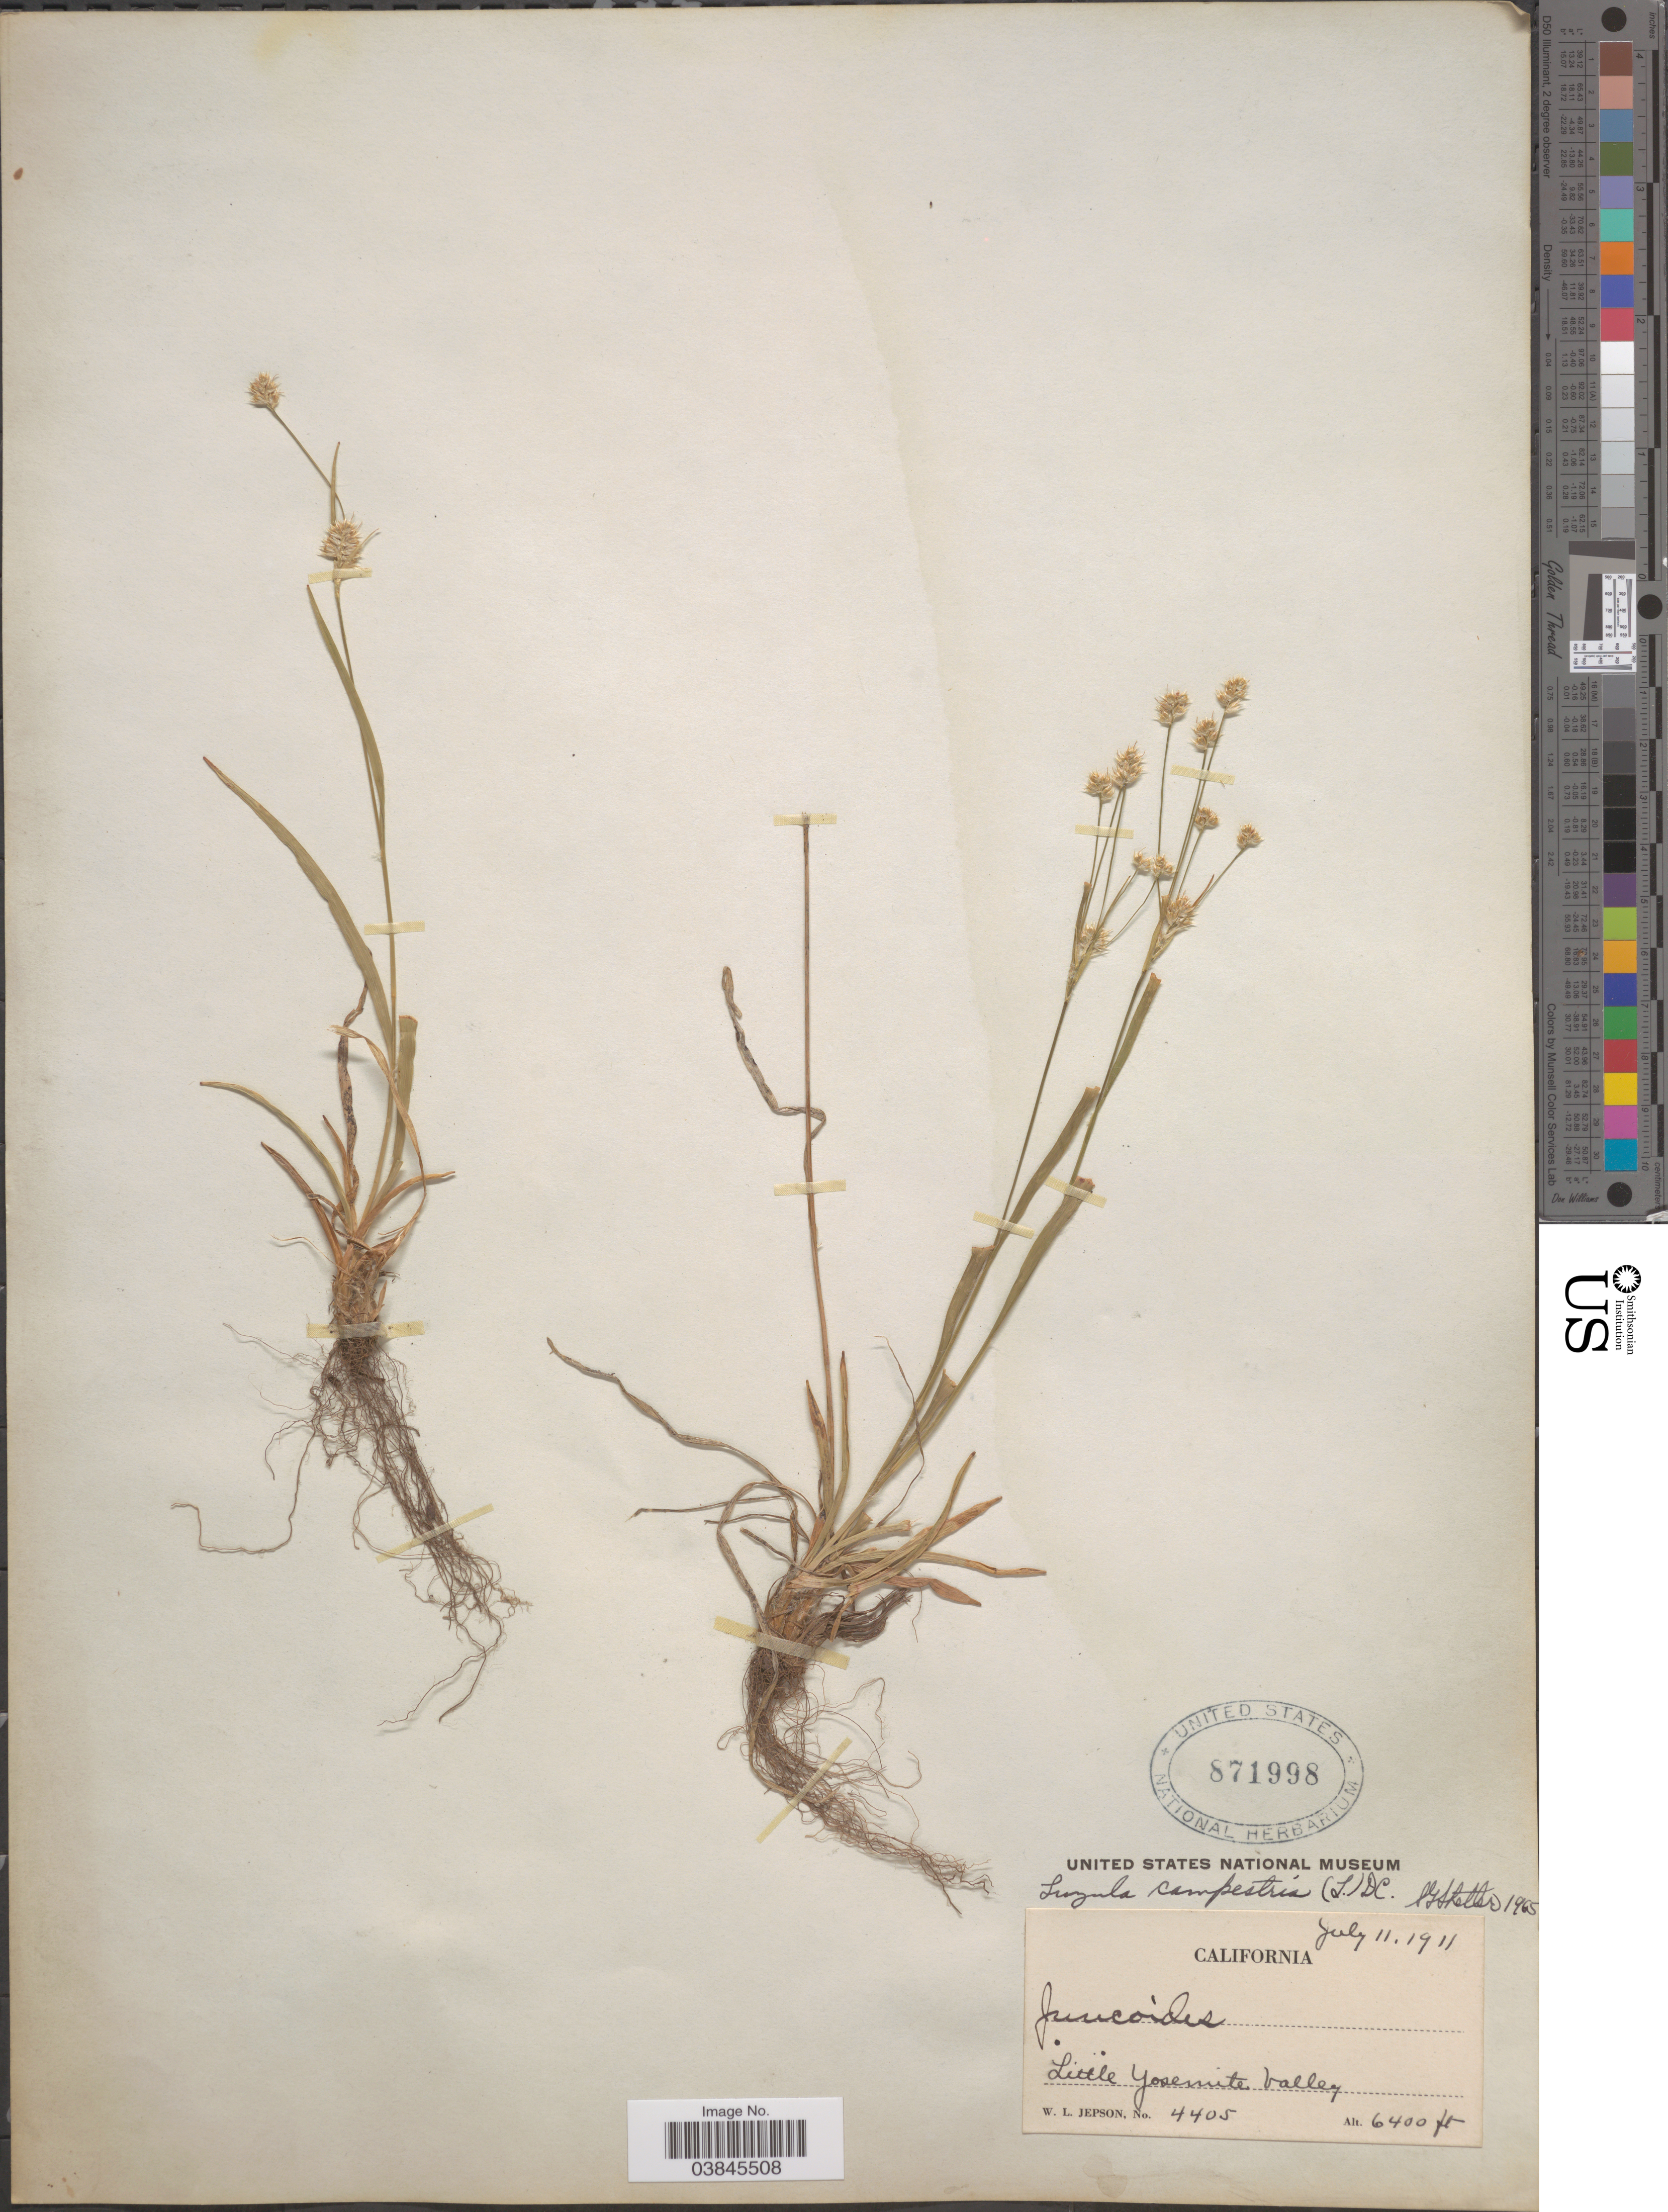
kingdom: Plantae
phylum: Tracheophyta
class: Liliopsida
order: Poales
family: Juncaceae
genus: Luzula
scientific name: Luzula campestris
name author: (L.) DC.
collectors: W. L. Jepson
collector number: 4405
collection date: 1911-07-11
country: United States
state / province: California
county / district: Mariposa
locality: Little Yosemite Valley.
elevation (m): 1951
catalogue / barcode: US 871998